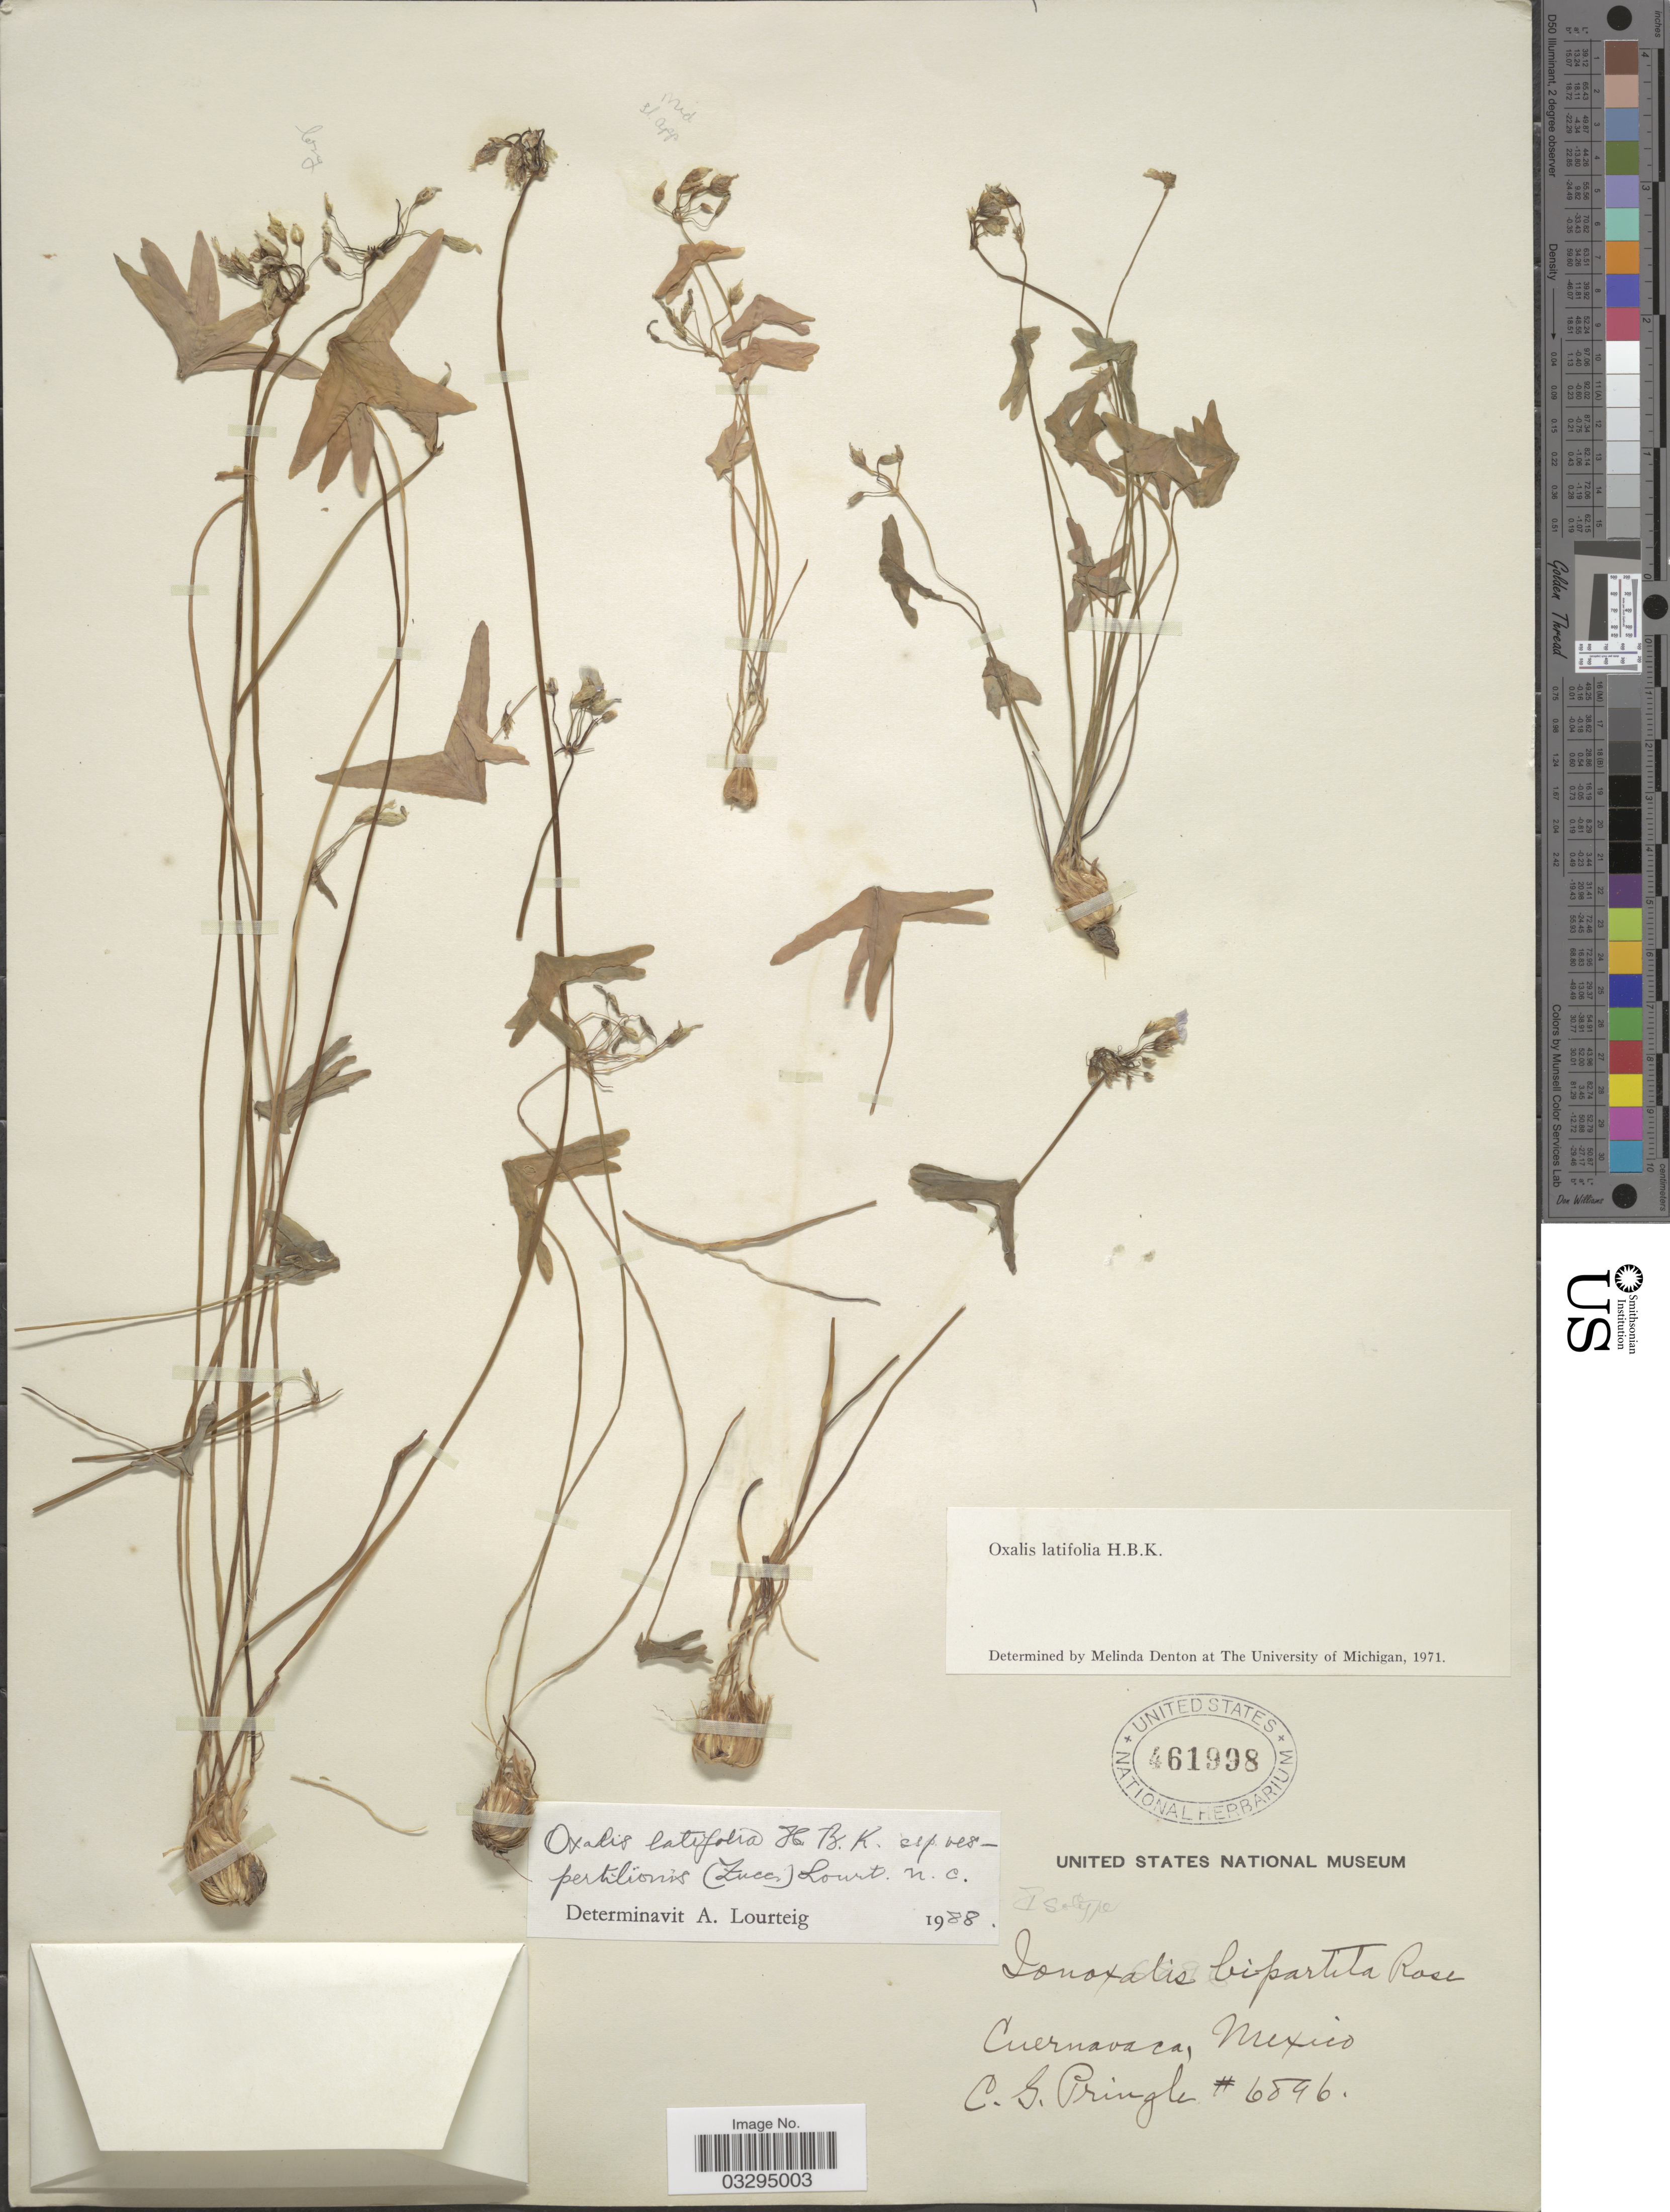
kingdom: Plantae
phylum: Tracheophyta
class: Magnoliopsida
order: Oxalidales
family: Oxalidaceae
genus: Oxalis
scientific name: Oxalis latifolia subsp. vespertilionis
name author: (Zucc.) Lourteig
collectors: C. G. Pringle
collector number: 6896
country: Mexico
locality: Cuernavaca.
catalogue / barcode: US 461998